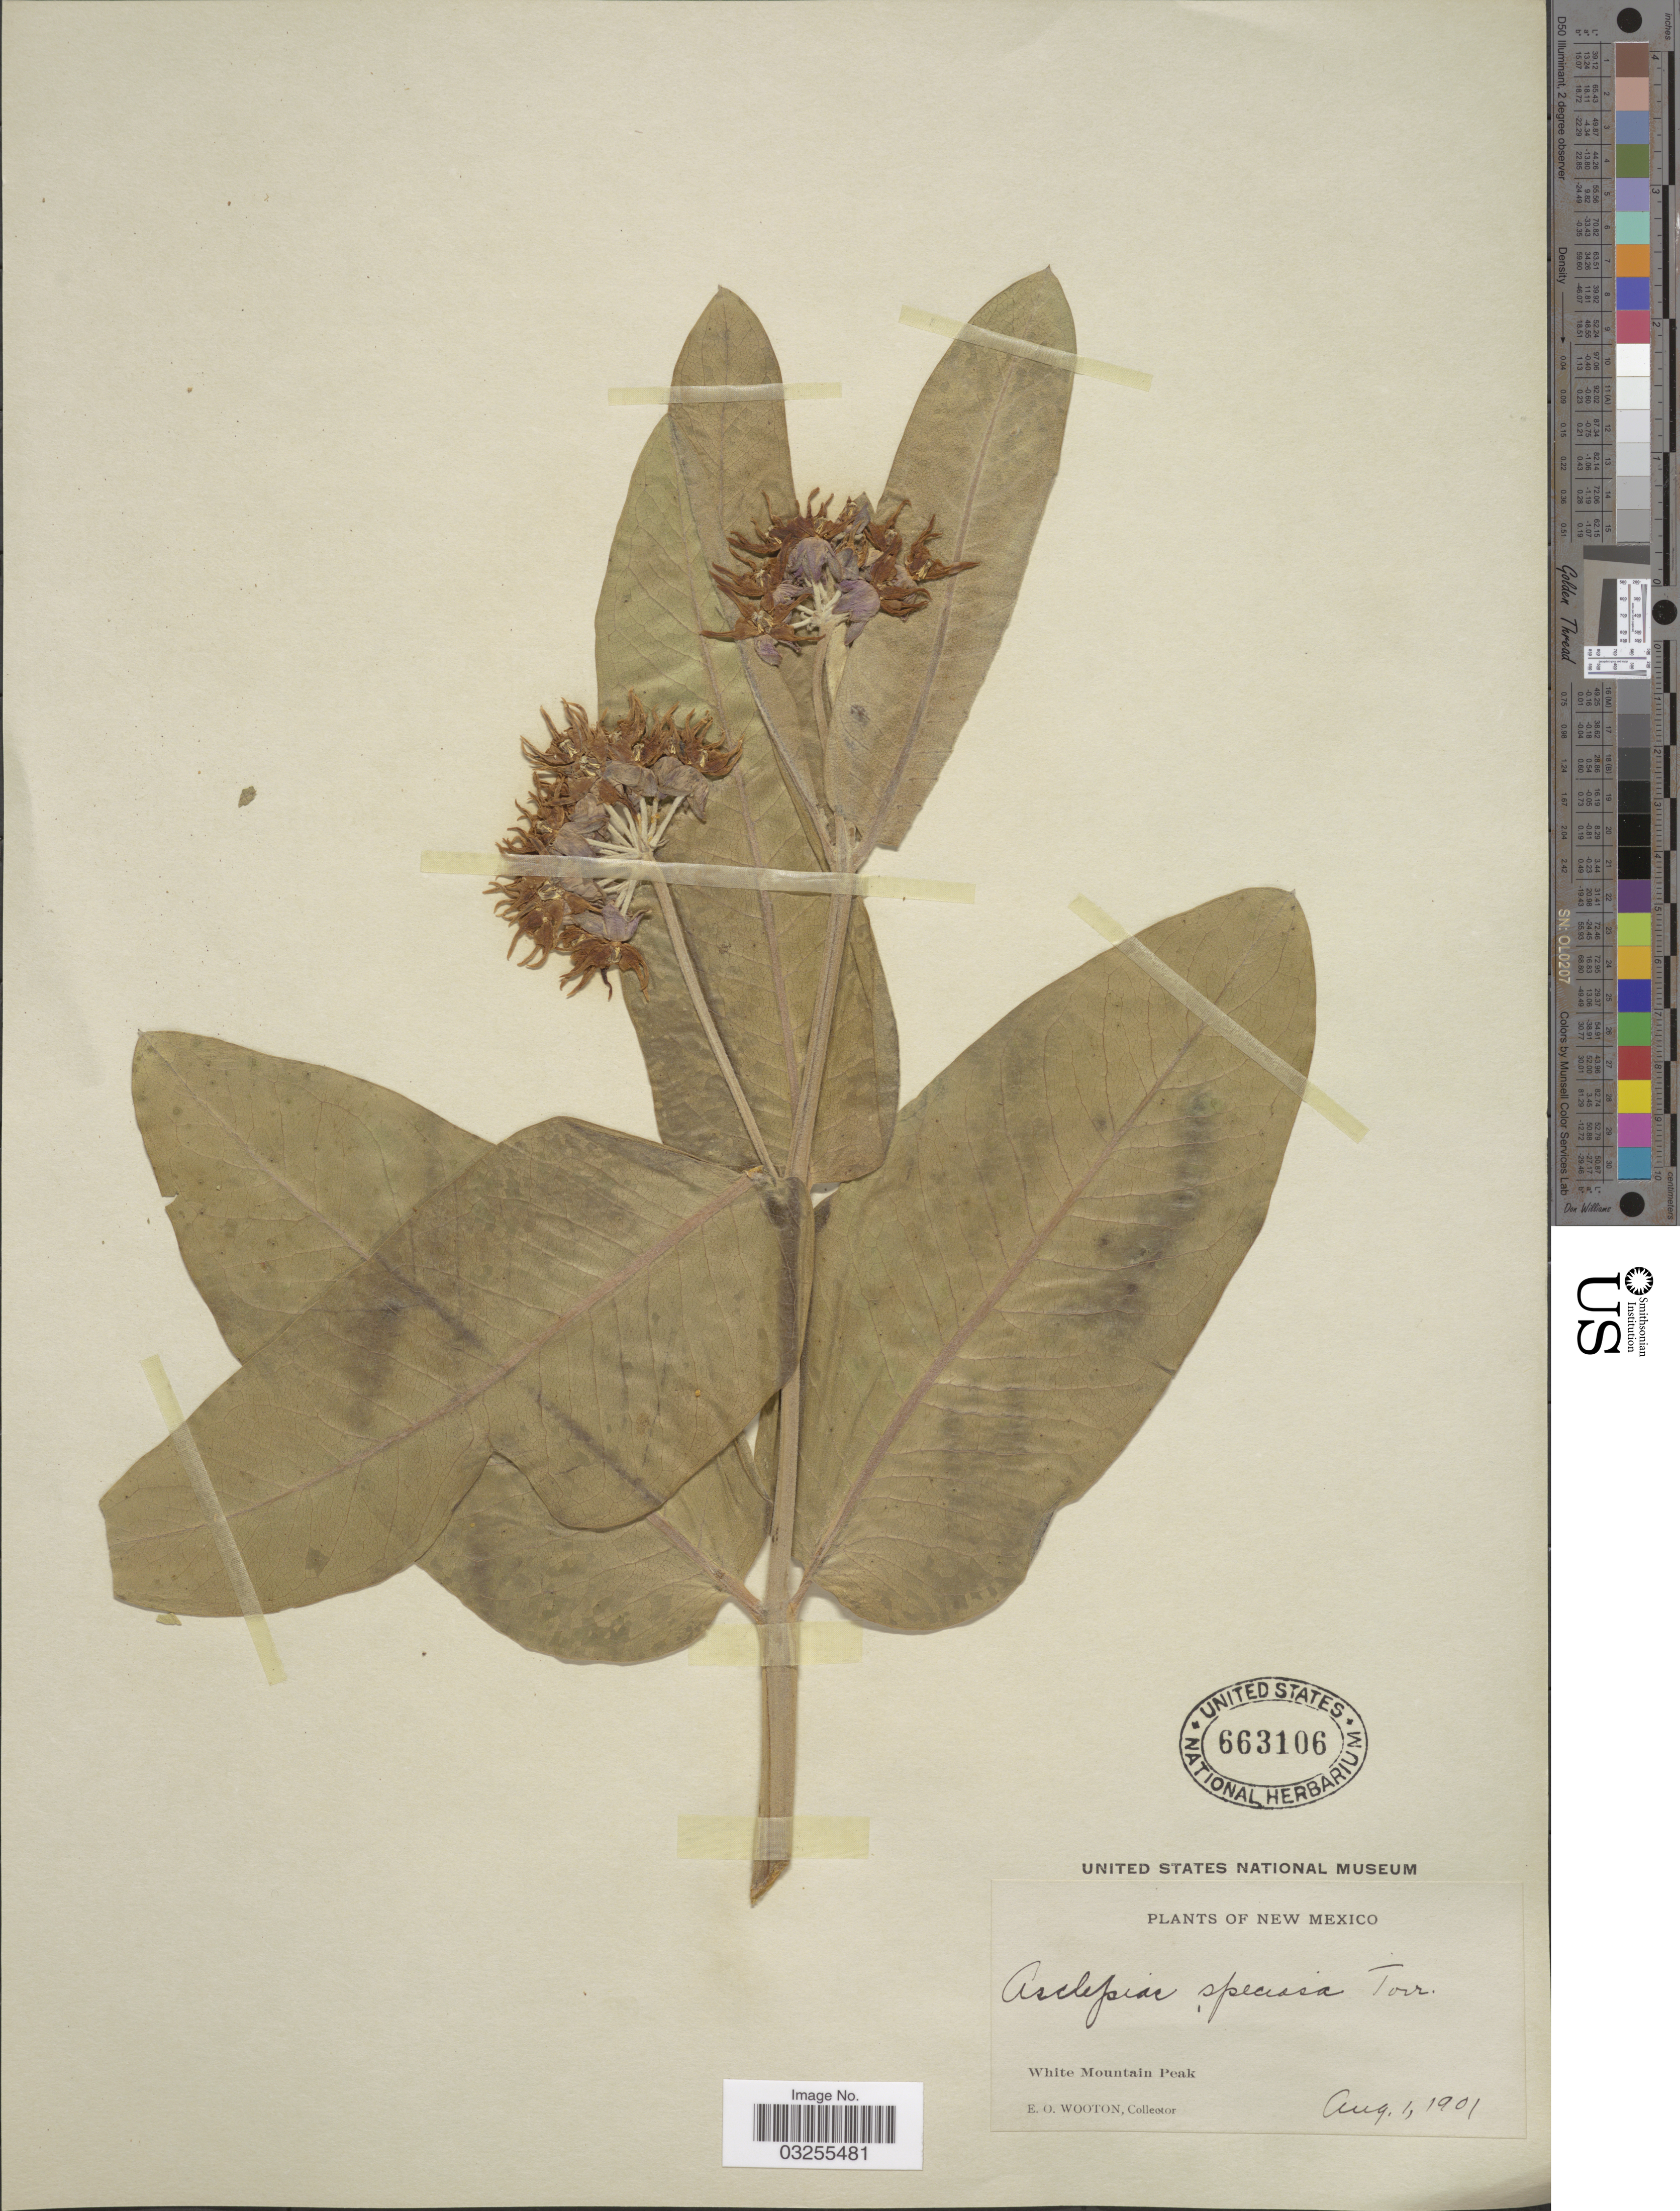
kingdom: Plantae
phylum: Tracheophyta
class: Magnoliopsida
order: Gentianales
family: Apocynaceae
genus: Asclepias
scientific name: Asclepias speciosa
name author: Torr.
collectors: E. O. Wooton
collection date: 1901-08-01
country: United States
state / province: New Mexico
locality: White Mountain Peak.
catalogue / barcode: US 663106